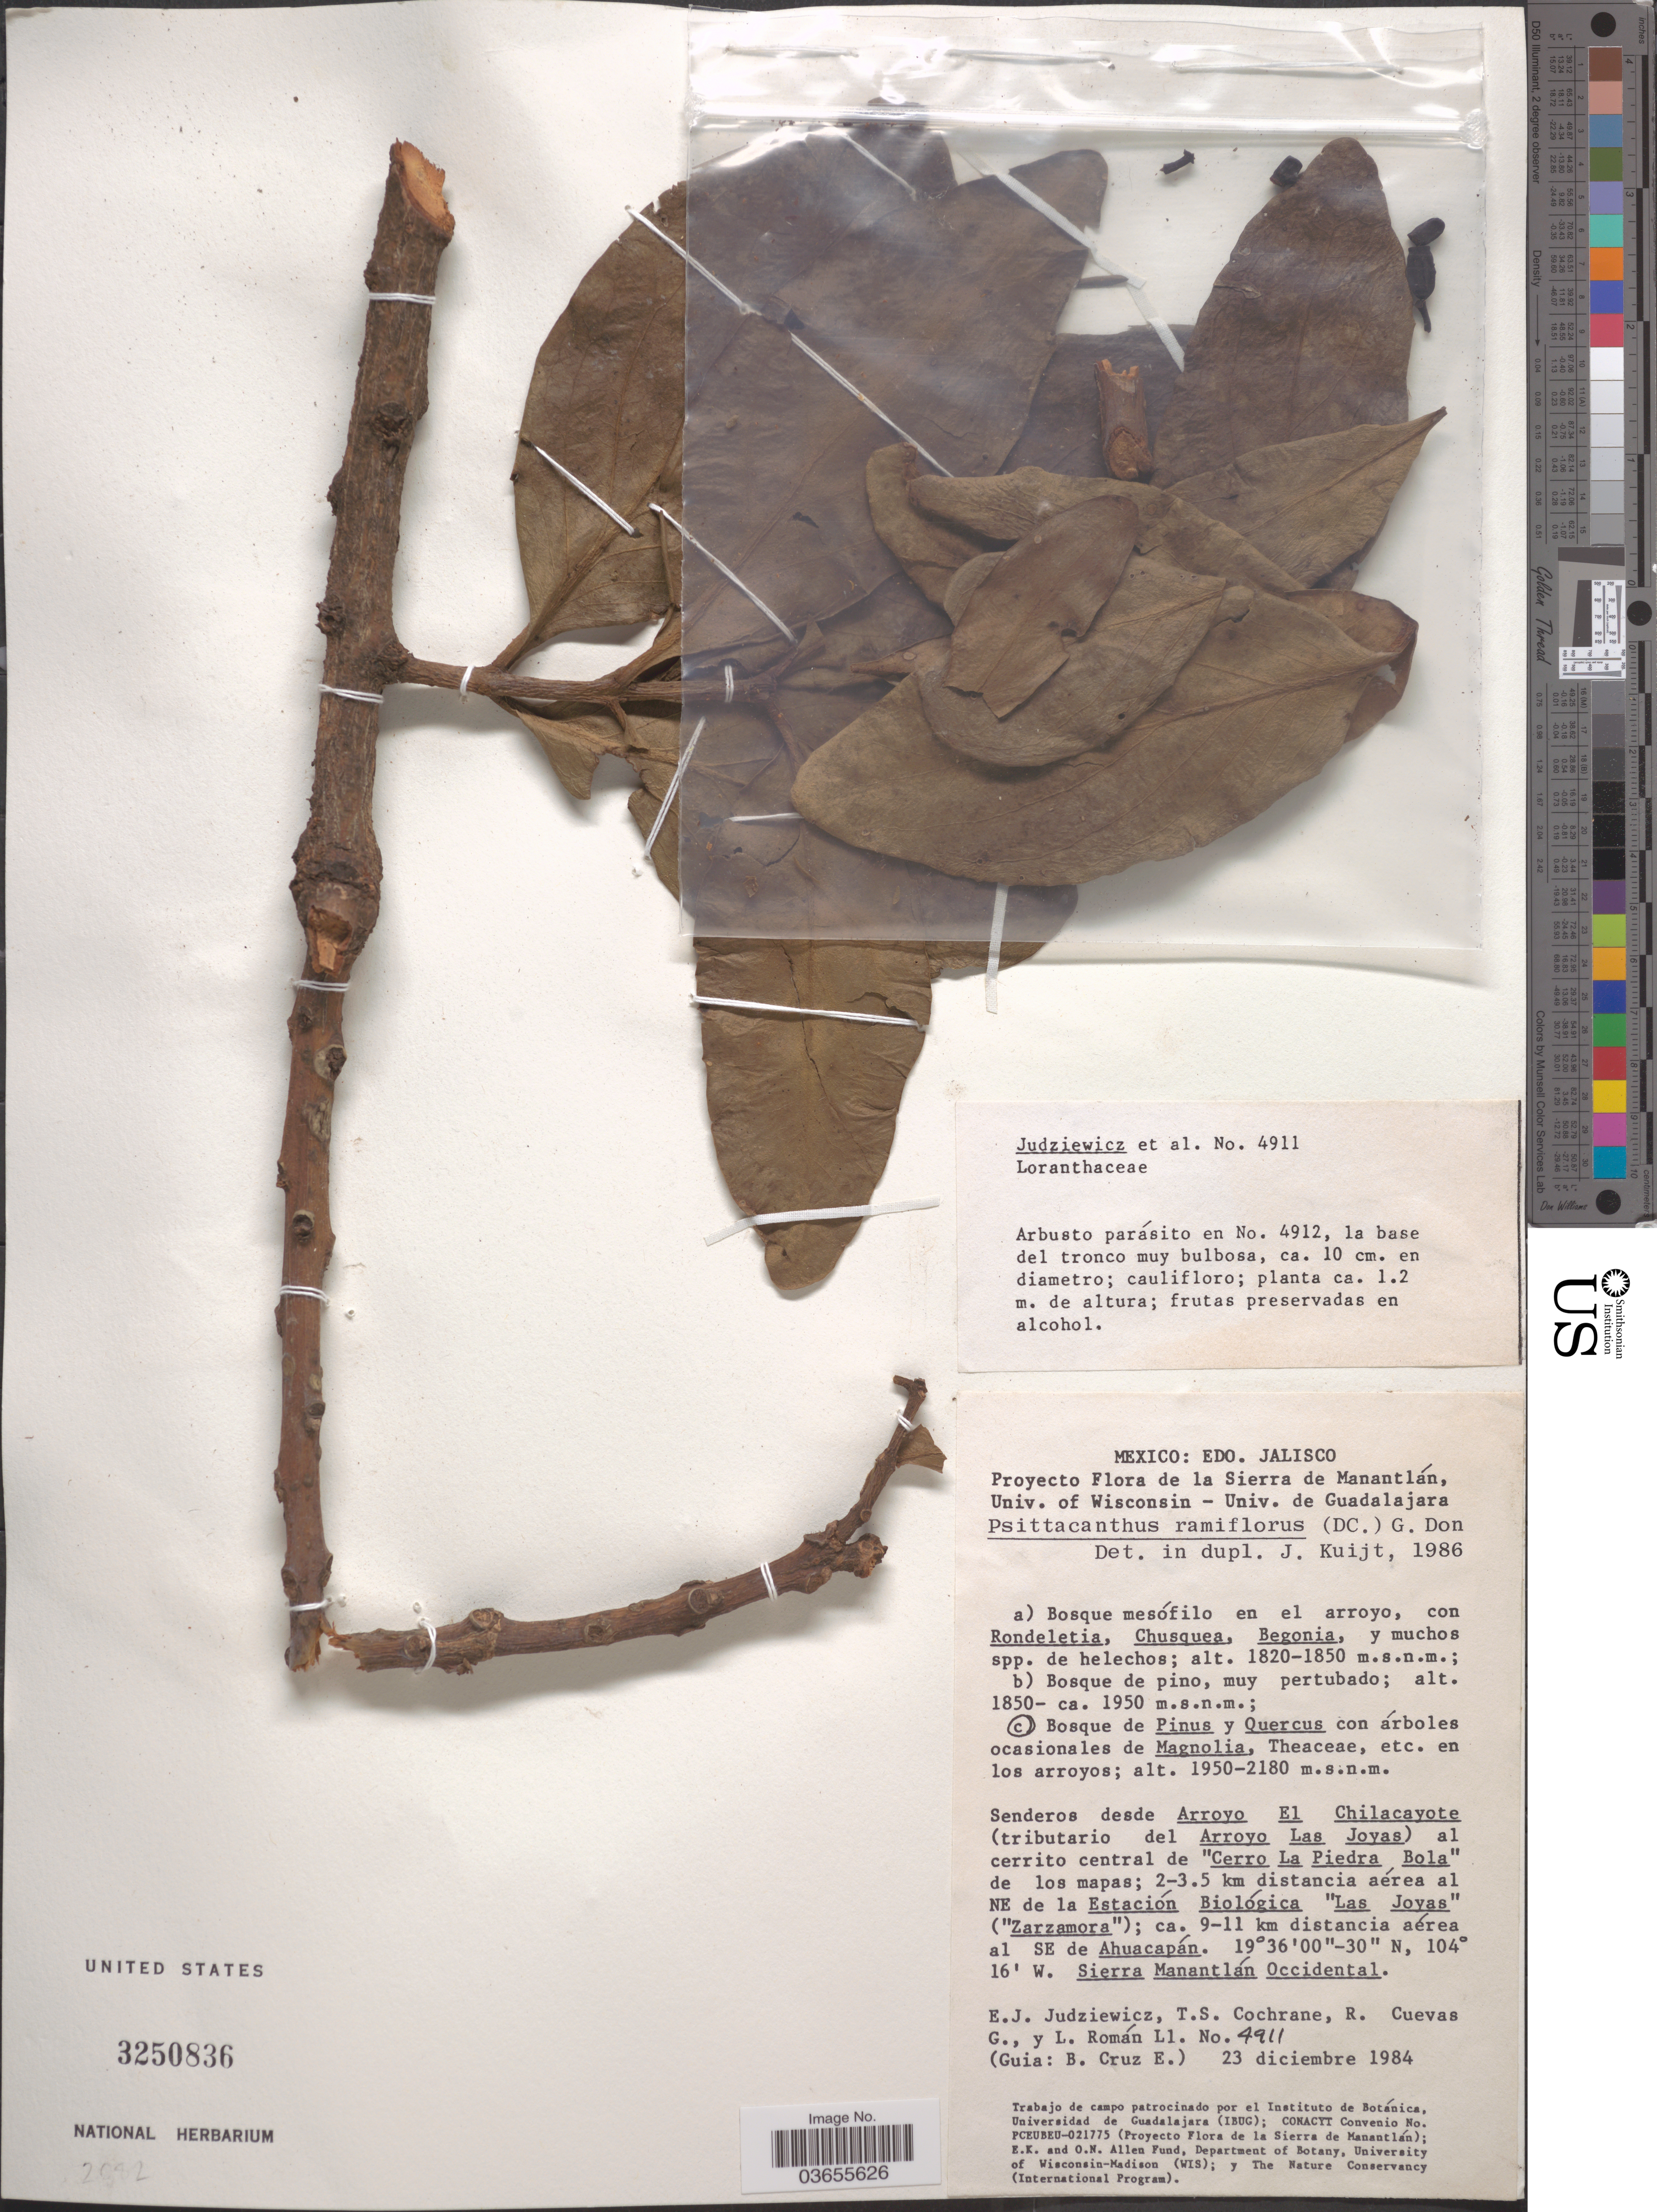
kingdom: Plantae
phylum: Tracheophyta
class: Magnoliopsida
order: Santalales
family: Loranthaceae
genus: Psittacanthus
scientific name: Psittacanthus ramiflorus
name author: (Moc. & Sessé ex DC.) G. Don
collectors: E. J. Judziewicz, T. S. Cochrane, R. Cuevas G., L. Román Ll & B. Cruz E.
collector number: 4911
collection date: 1984-12-23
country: Mexico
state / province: Jalisco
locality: Sierra de Manantlán. Senderos desde Arroyo El Chilacayote (tirbutario del Arroyo Las Joyas) al cerrito central de "Cerro la Piedra Bola" de los mapas; 2-3.5 km distancia aérea al NE de la Estación Biológica "Las Joyas" ("Zarzamora"); ca. 9-11 km distancia aérea al SE de Ahuacapán. Sierra Manantlán Occidental.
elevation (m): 1950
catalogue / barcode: US 3250836